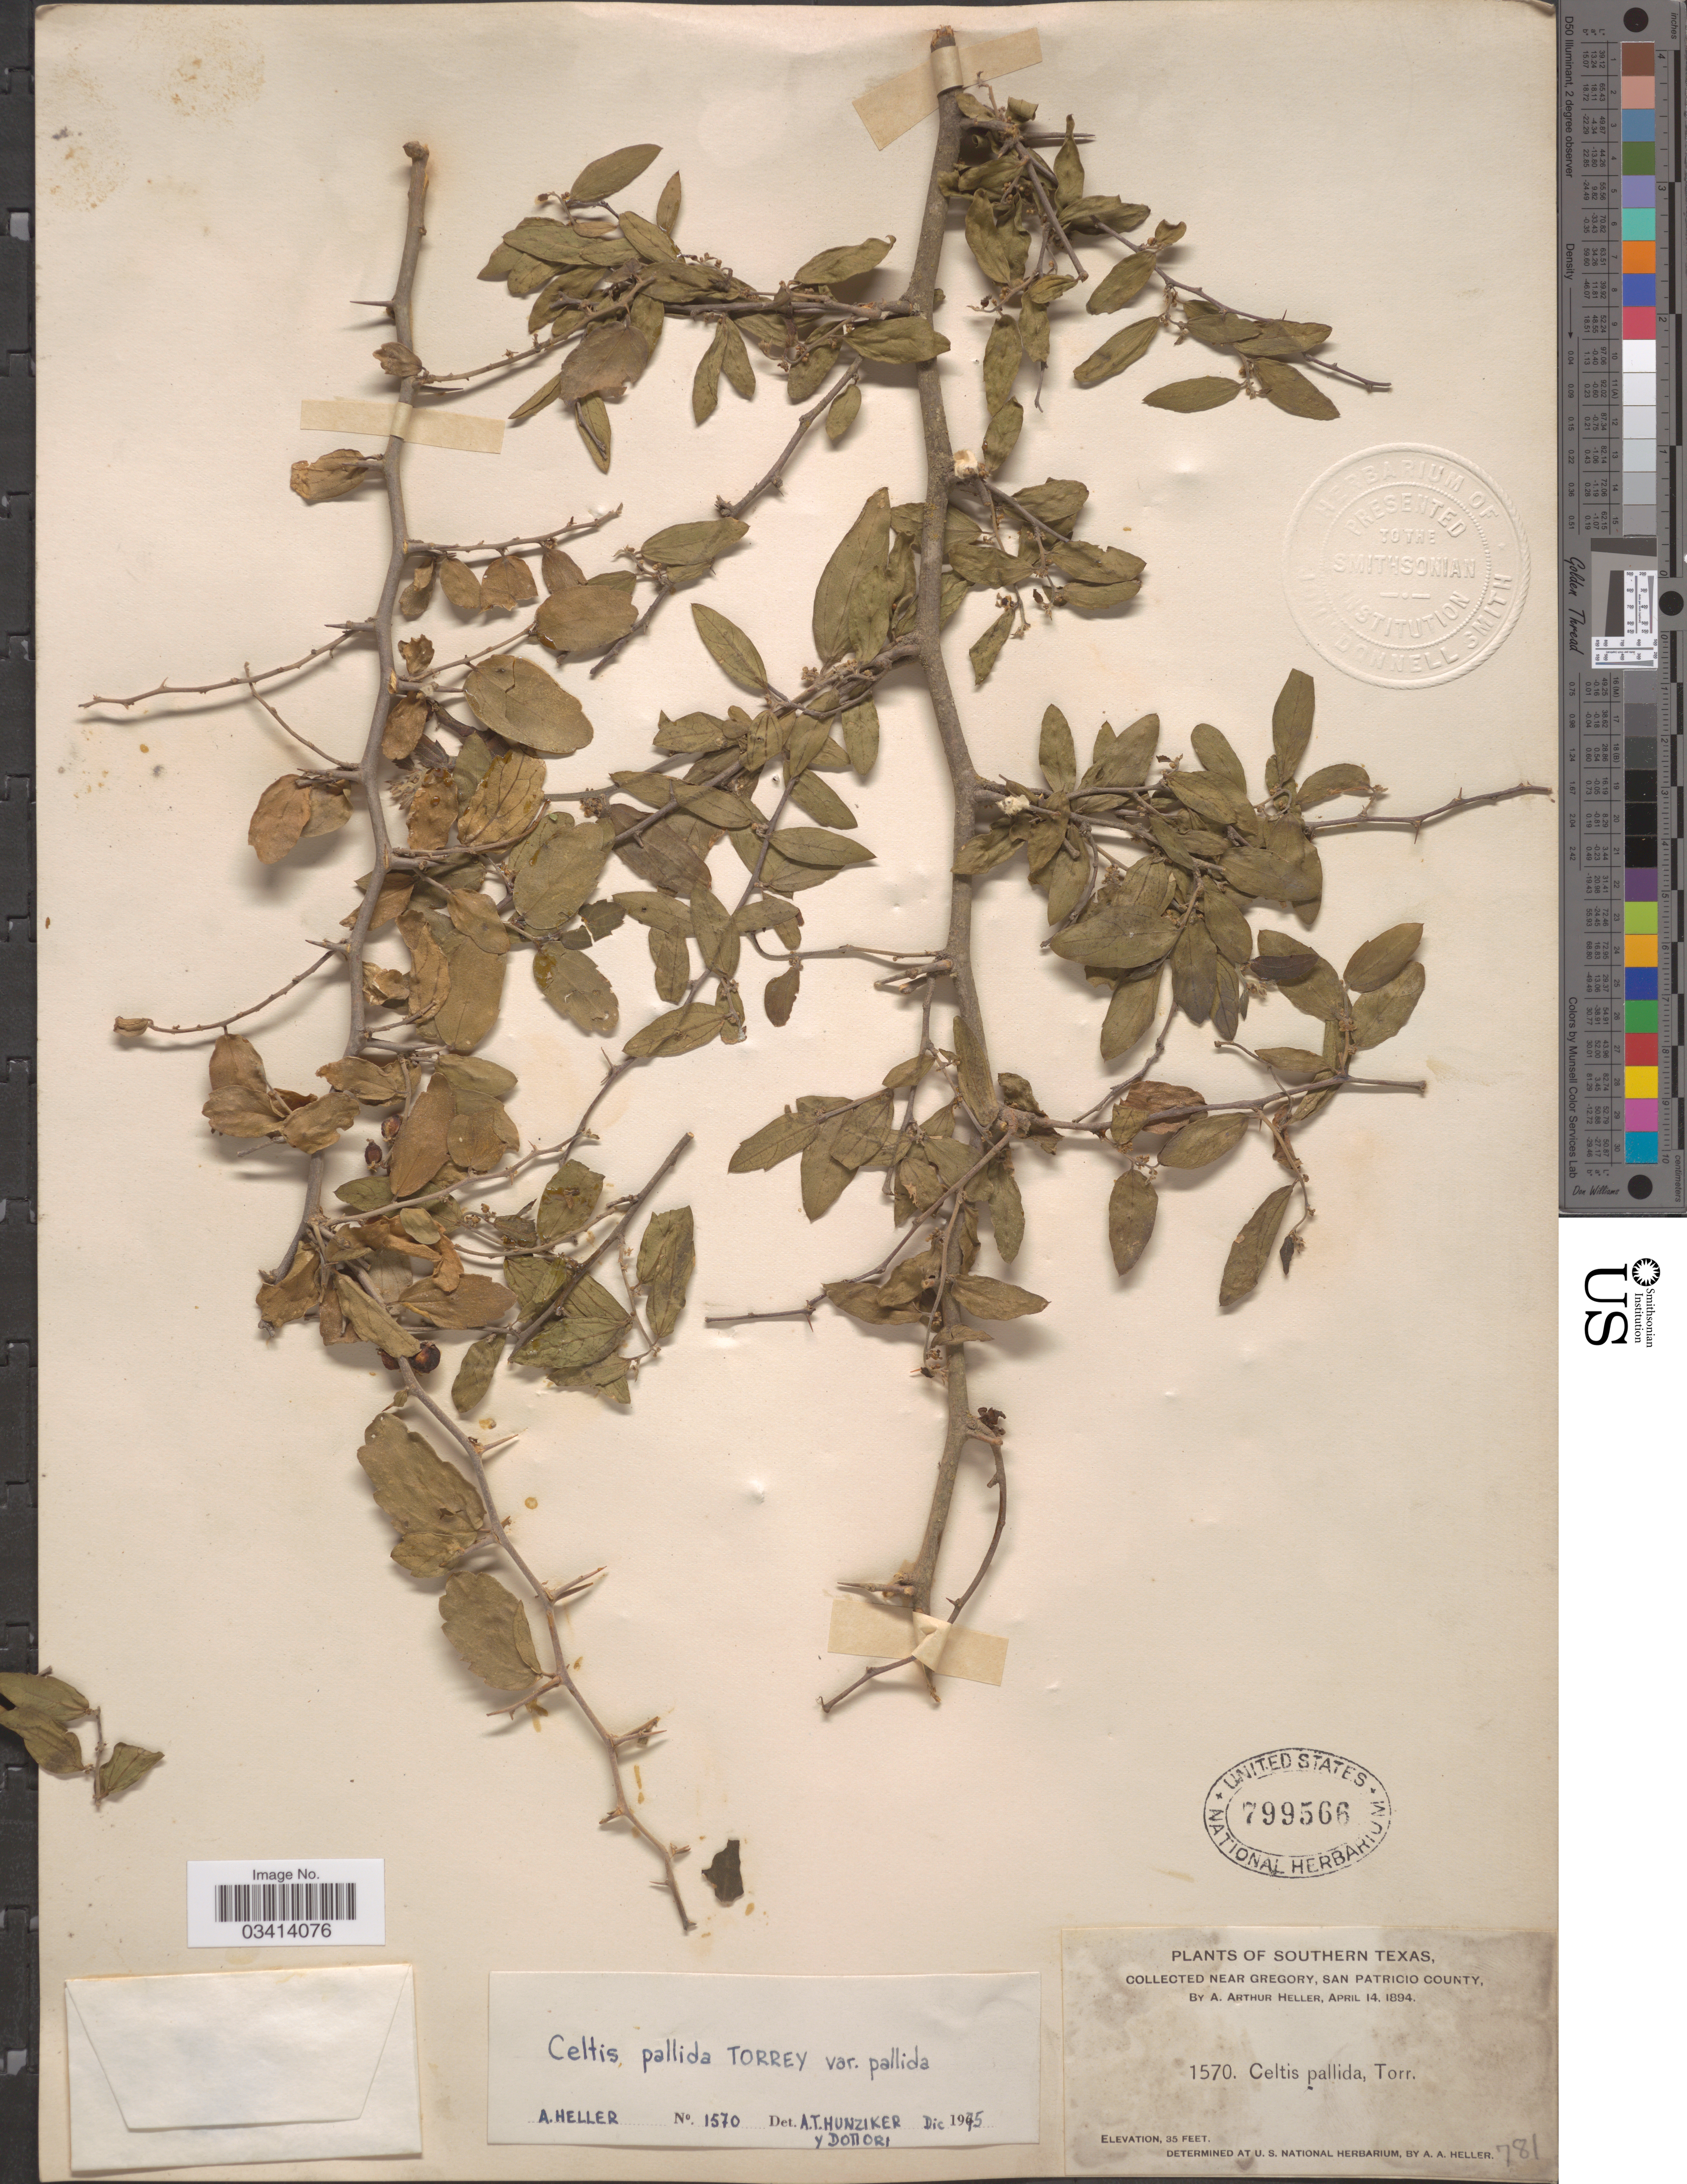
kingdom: Plantae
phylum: Tracheophyta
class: Magnoliopsida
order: Rosales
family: Cannabaceae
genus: Celtis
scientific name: Celtis pallida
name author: Torr. in Emory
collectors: A. A. Heller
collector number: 1570/ 781?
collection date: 1894-04-14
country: United States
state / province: Texas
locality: Southern Texas. Near Gregory, San Patricio County.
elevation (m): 11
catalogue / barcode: US 799566